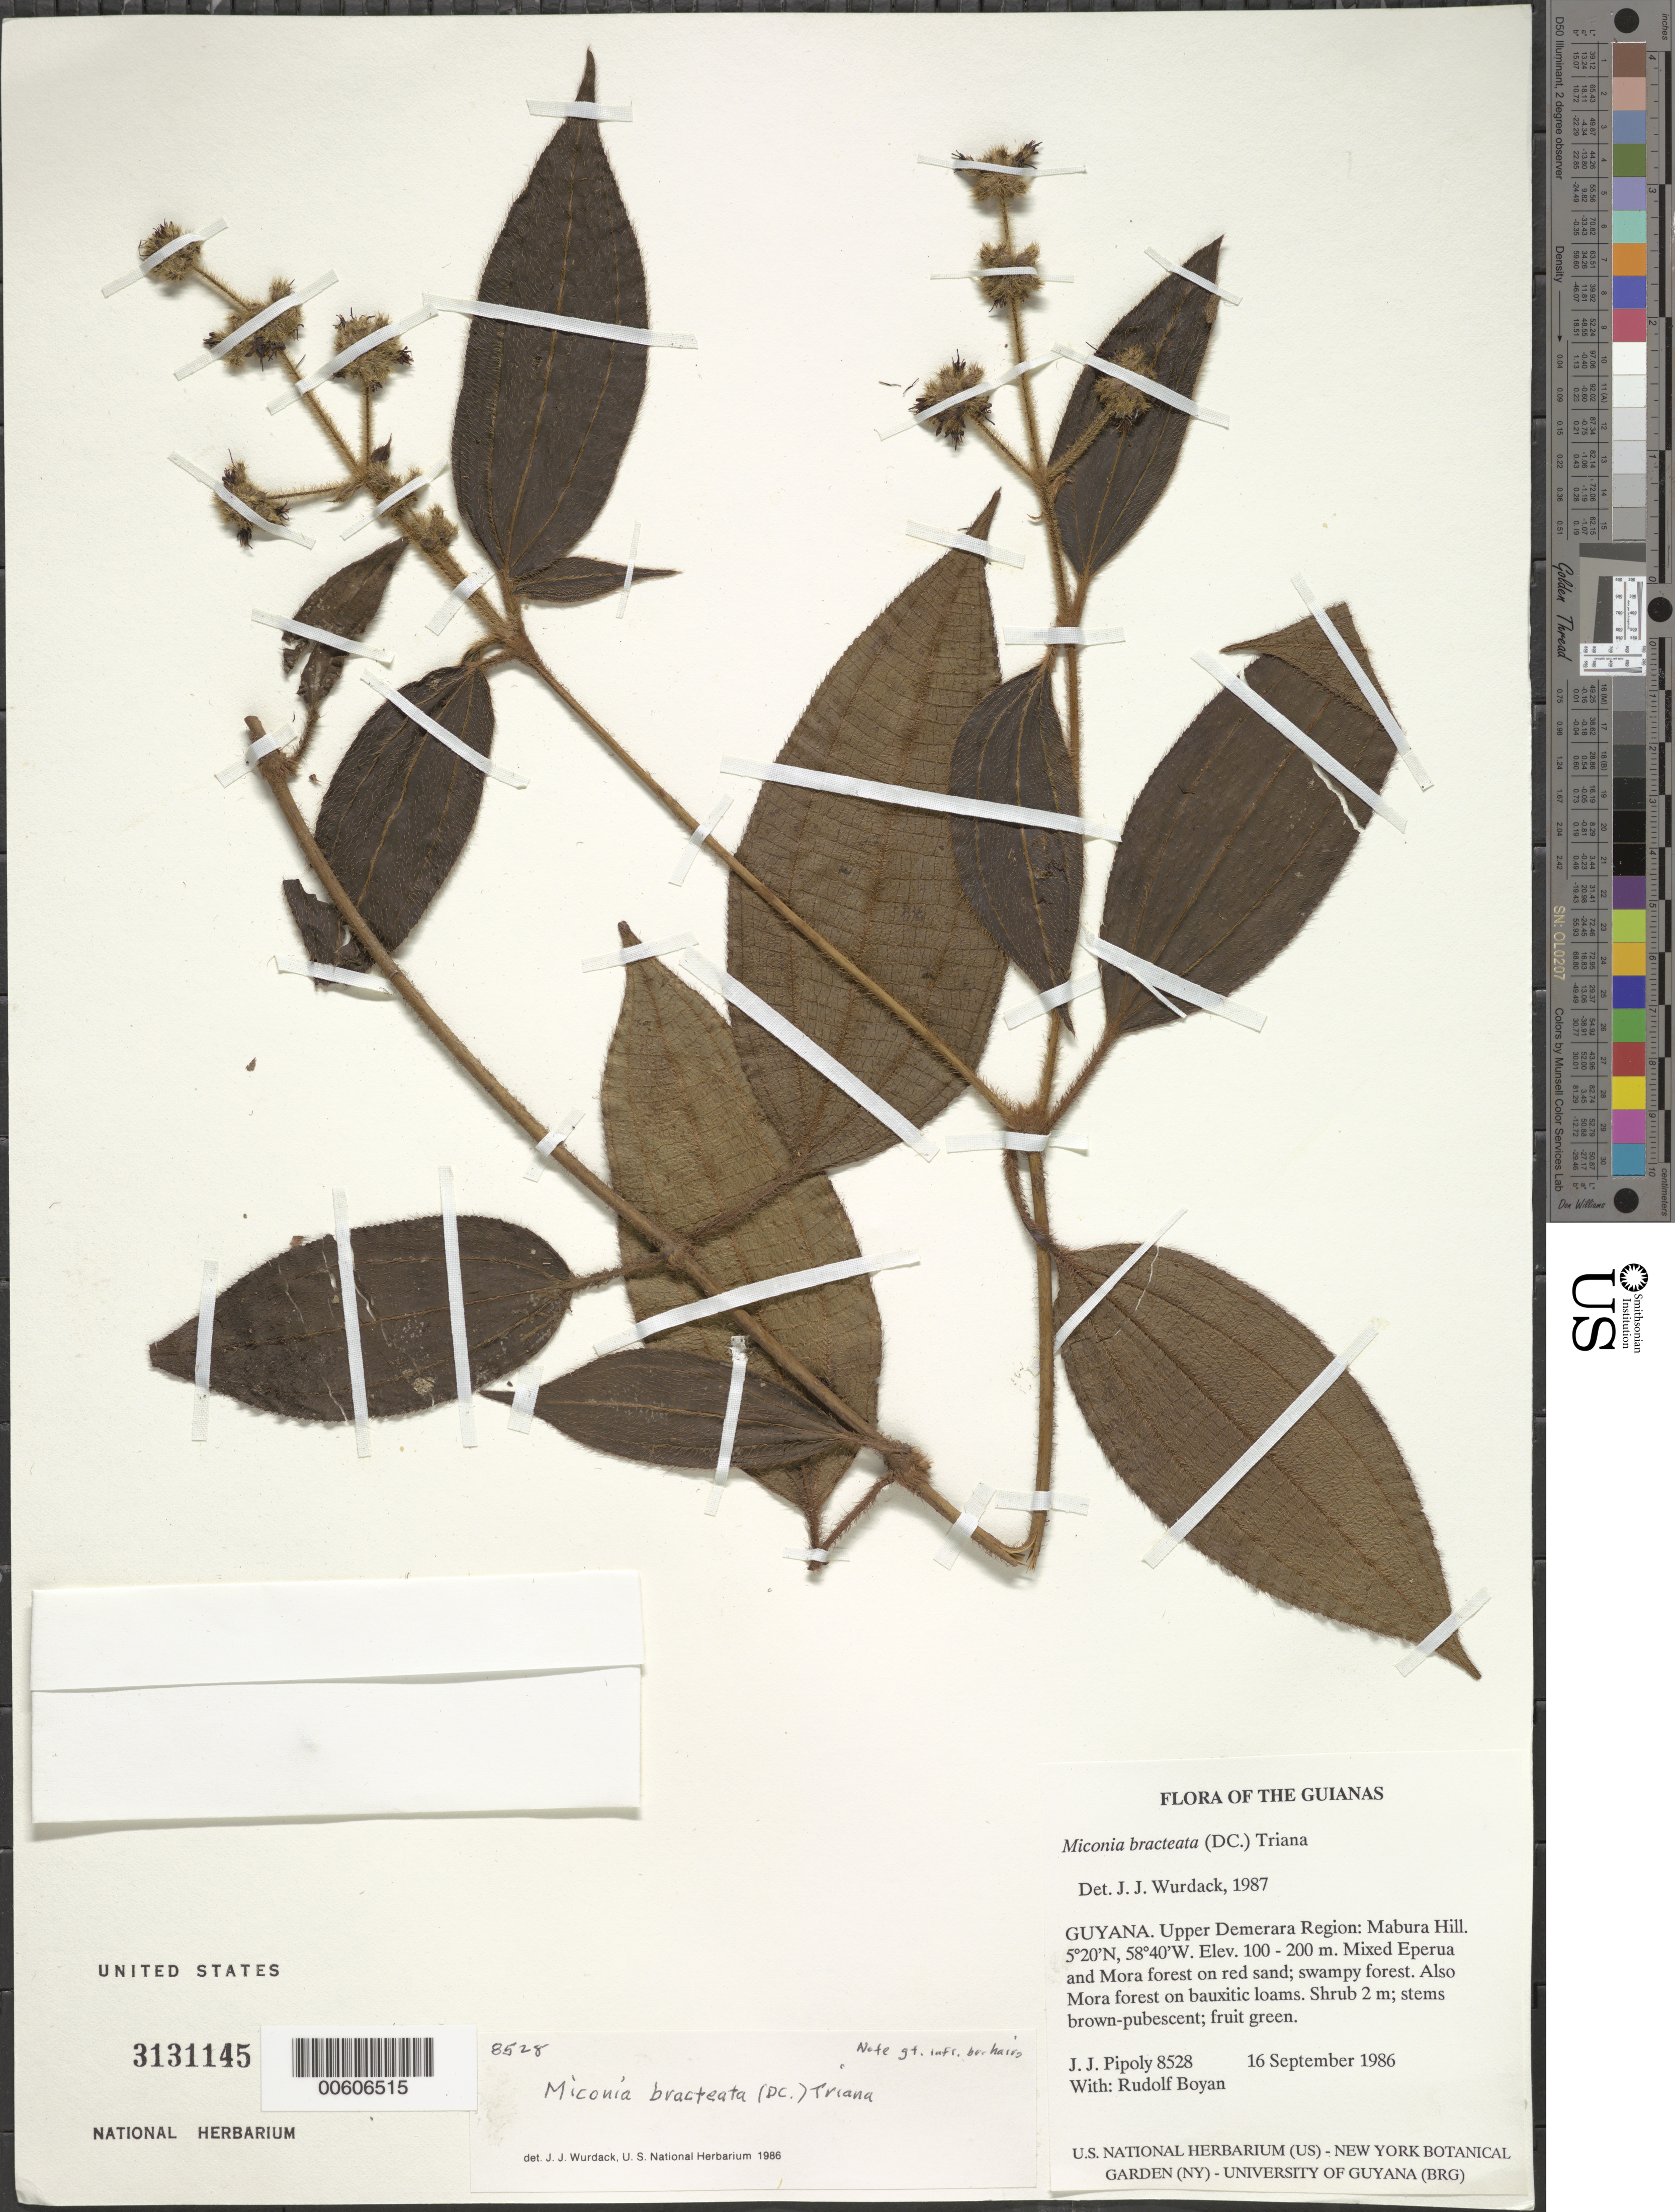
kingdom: Plantae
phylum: Tracheophyta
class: Magnoliopsida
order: Myrtales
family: Melastomataceae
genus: Miconia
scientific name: Miconia bracteata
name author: (DC.) Triana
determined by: Wurdack, John J., (US), US (UNITED STATES)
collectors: J. J. Pipoly & R. Boyan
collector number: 8528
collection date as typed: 16 September 1986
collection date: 1986-09-16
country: Guyana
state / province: U. Demerara-Berbice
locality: Mabura Hill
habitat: Mixed Eperua and Mora forest on red sand; swampy forest. Also Mora forest on bauxitic loams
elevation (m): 100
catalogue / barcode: US 3131145